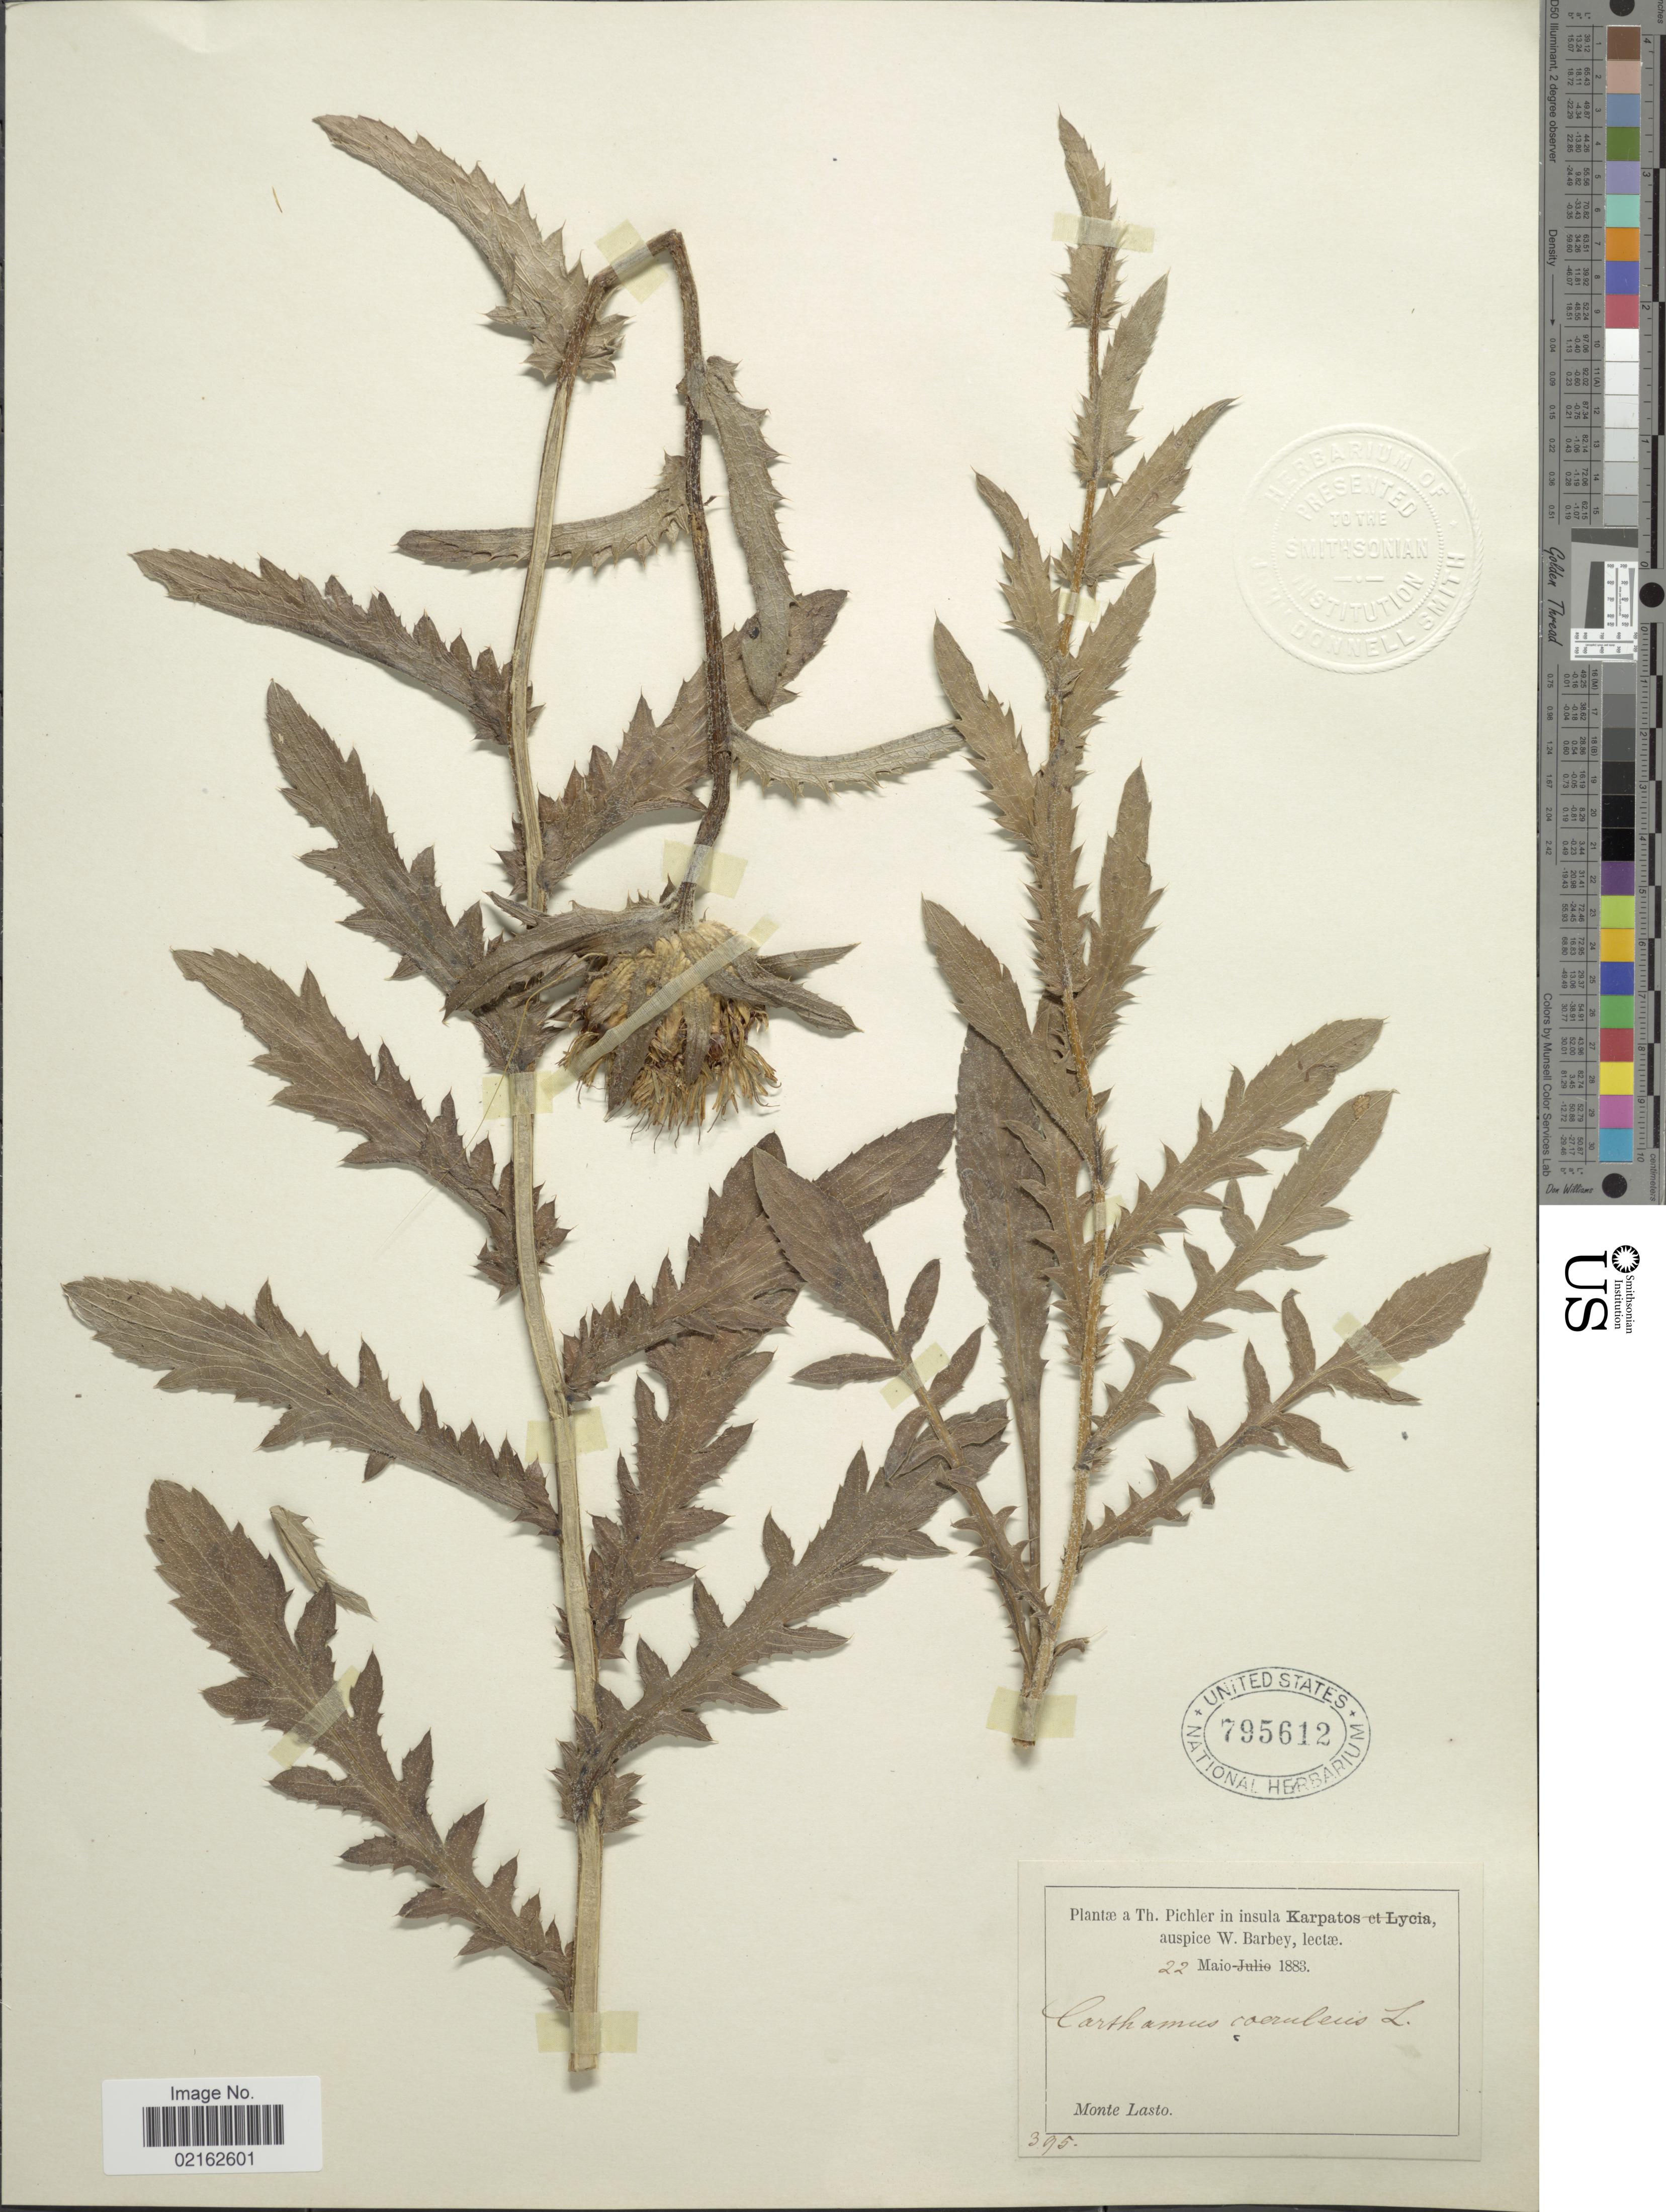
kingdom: Plantae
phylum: Tracheophyta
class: Magnoliopsida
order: Asterales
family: Asteraceae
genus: Carthamus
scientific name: Carthamus coeruleus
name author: L.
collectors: T. Pichler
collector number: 395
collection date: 1883-05-22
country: Greece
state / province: South Aegean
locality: Insula Karpatos, Monte Lasto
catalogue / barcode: US 795612